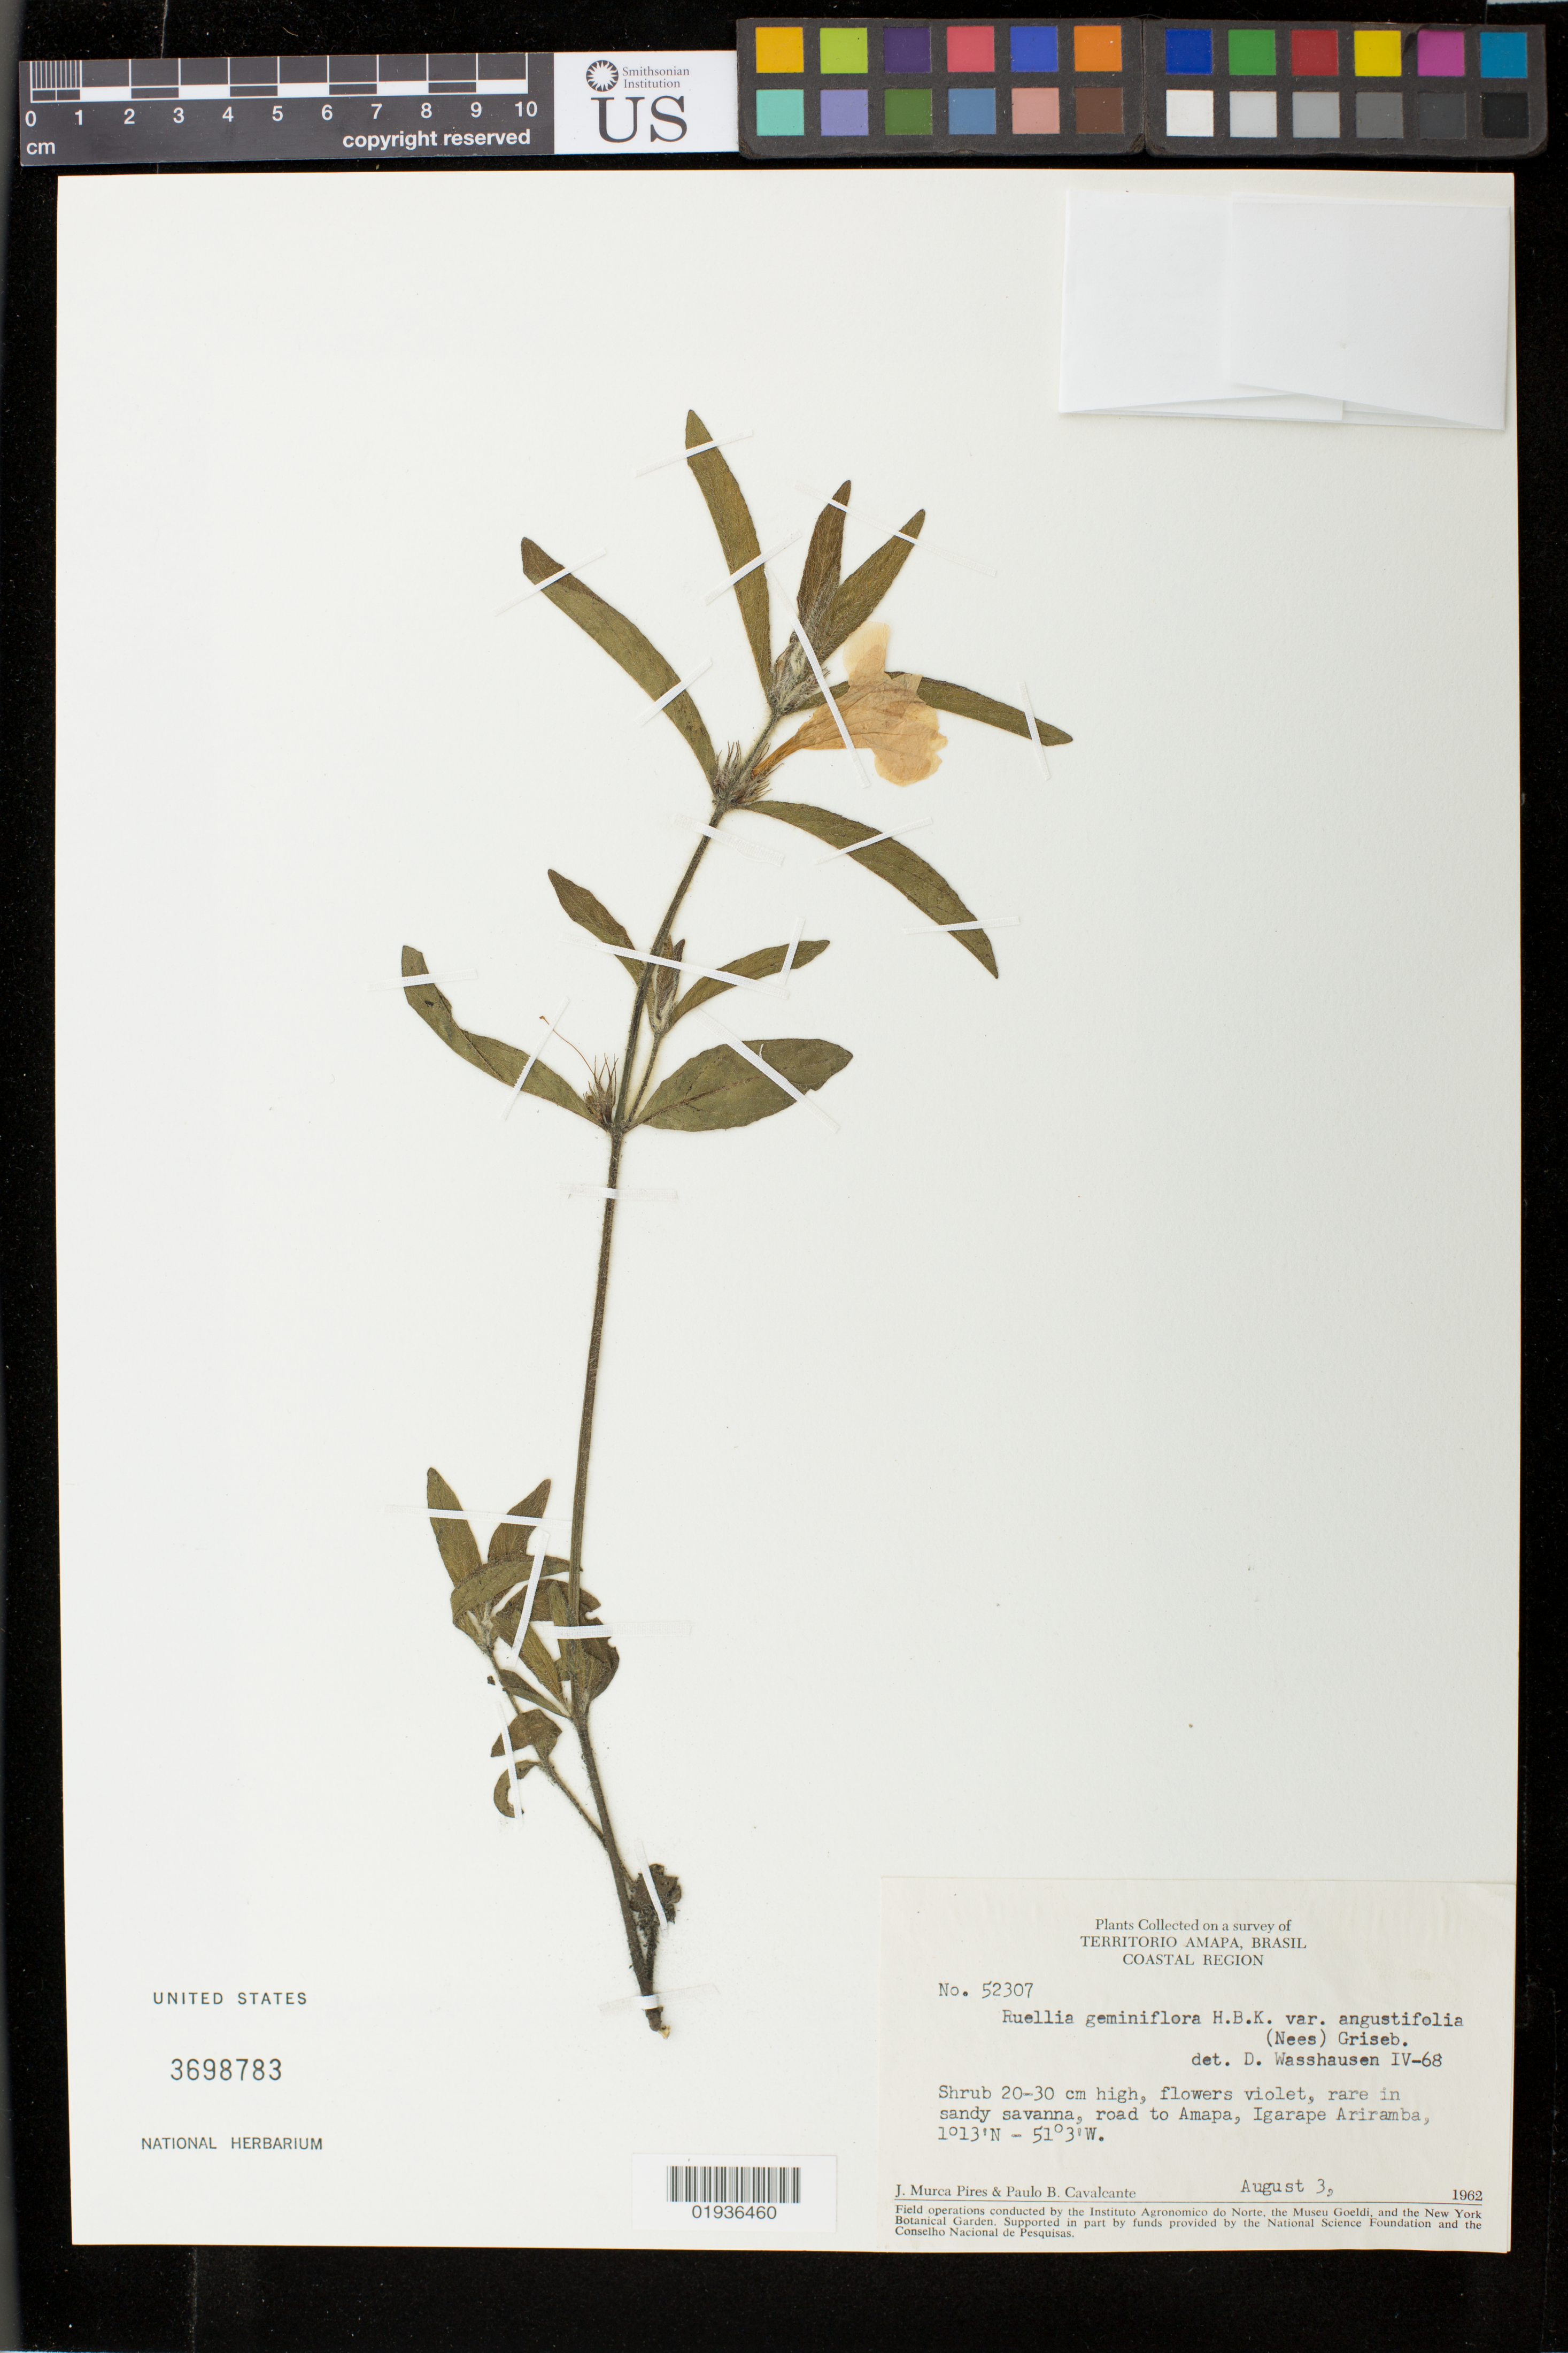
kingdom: Plantae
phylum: Tracheophyta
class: Magnoliopsida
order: Lamiales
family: Acanthaceae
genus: Ruellia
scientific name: Ruellia geminiflora var. angustifolia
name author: (Nees) Griseb.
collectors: J. M. Pires & P. B. Cavalcante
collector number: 52307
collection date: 1962-08-03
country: Brazil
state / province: Amapá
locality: Road to Amapá, Igarapé Ariramba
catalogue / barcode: US 3698783